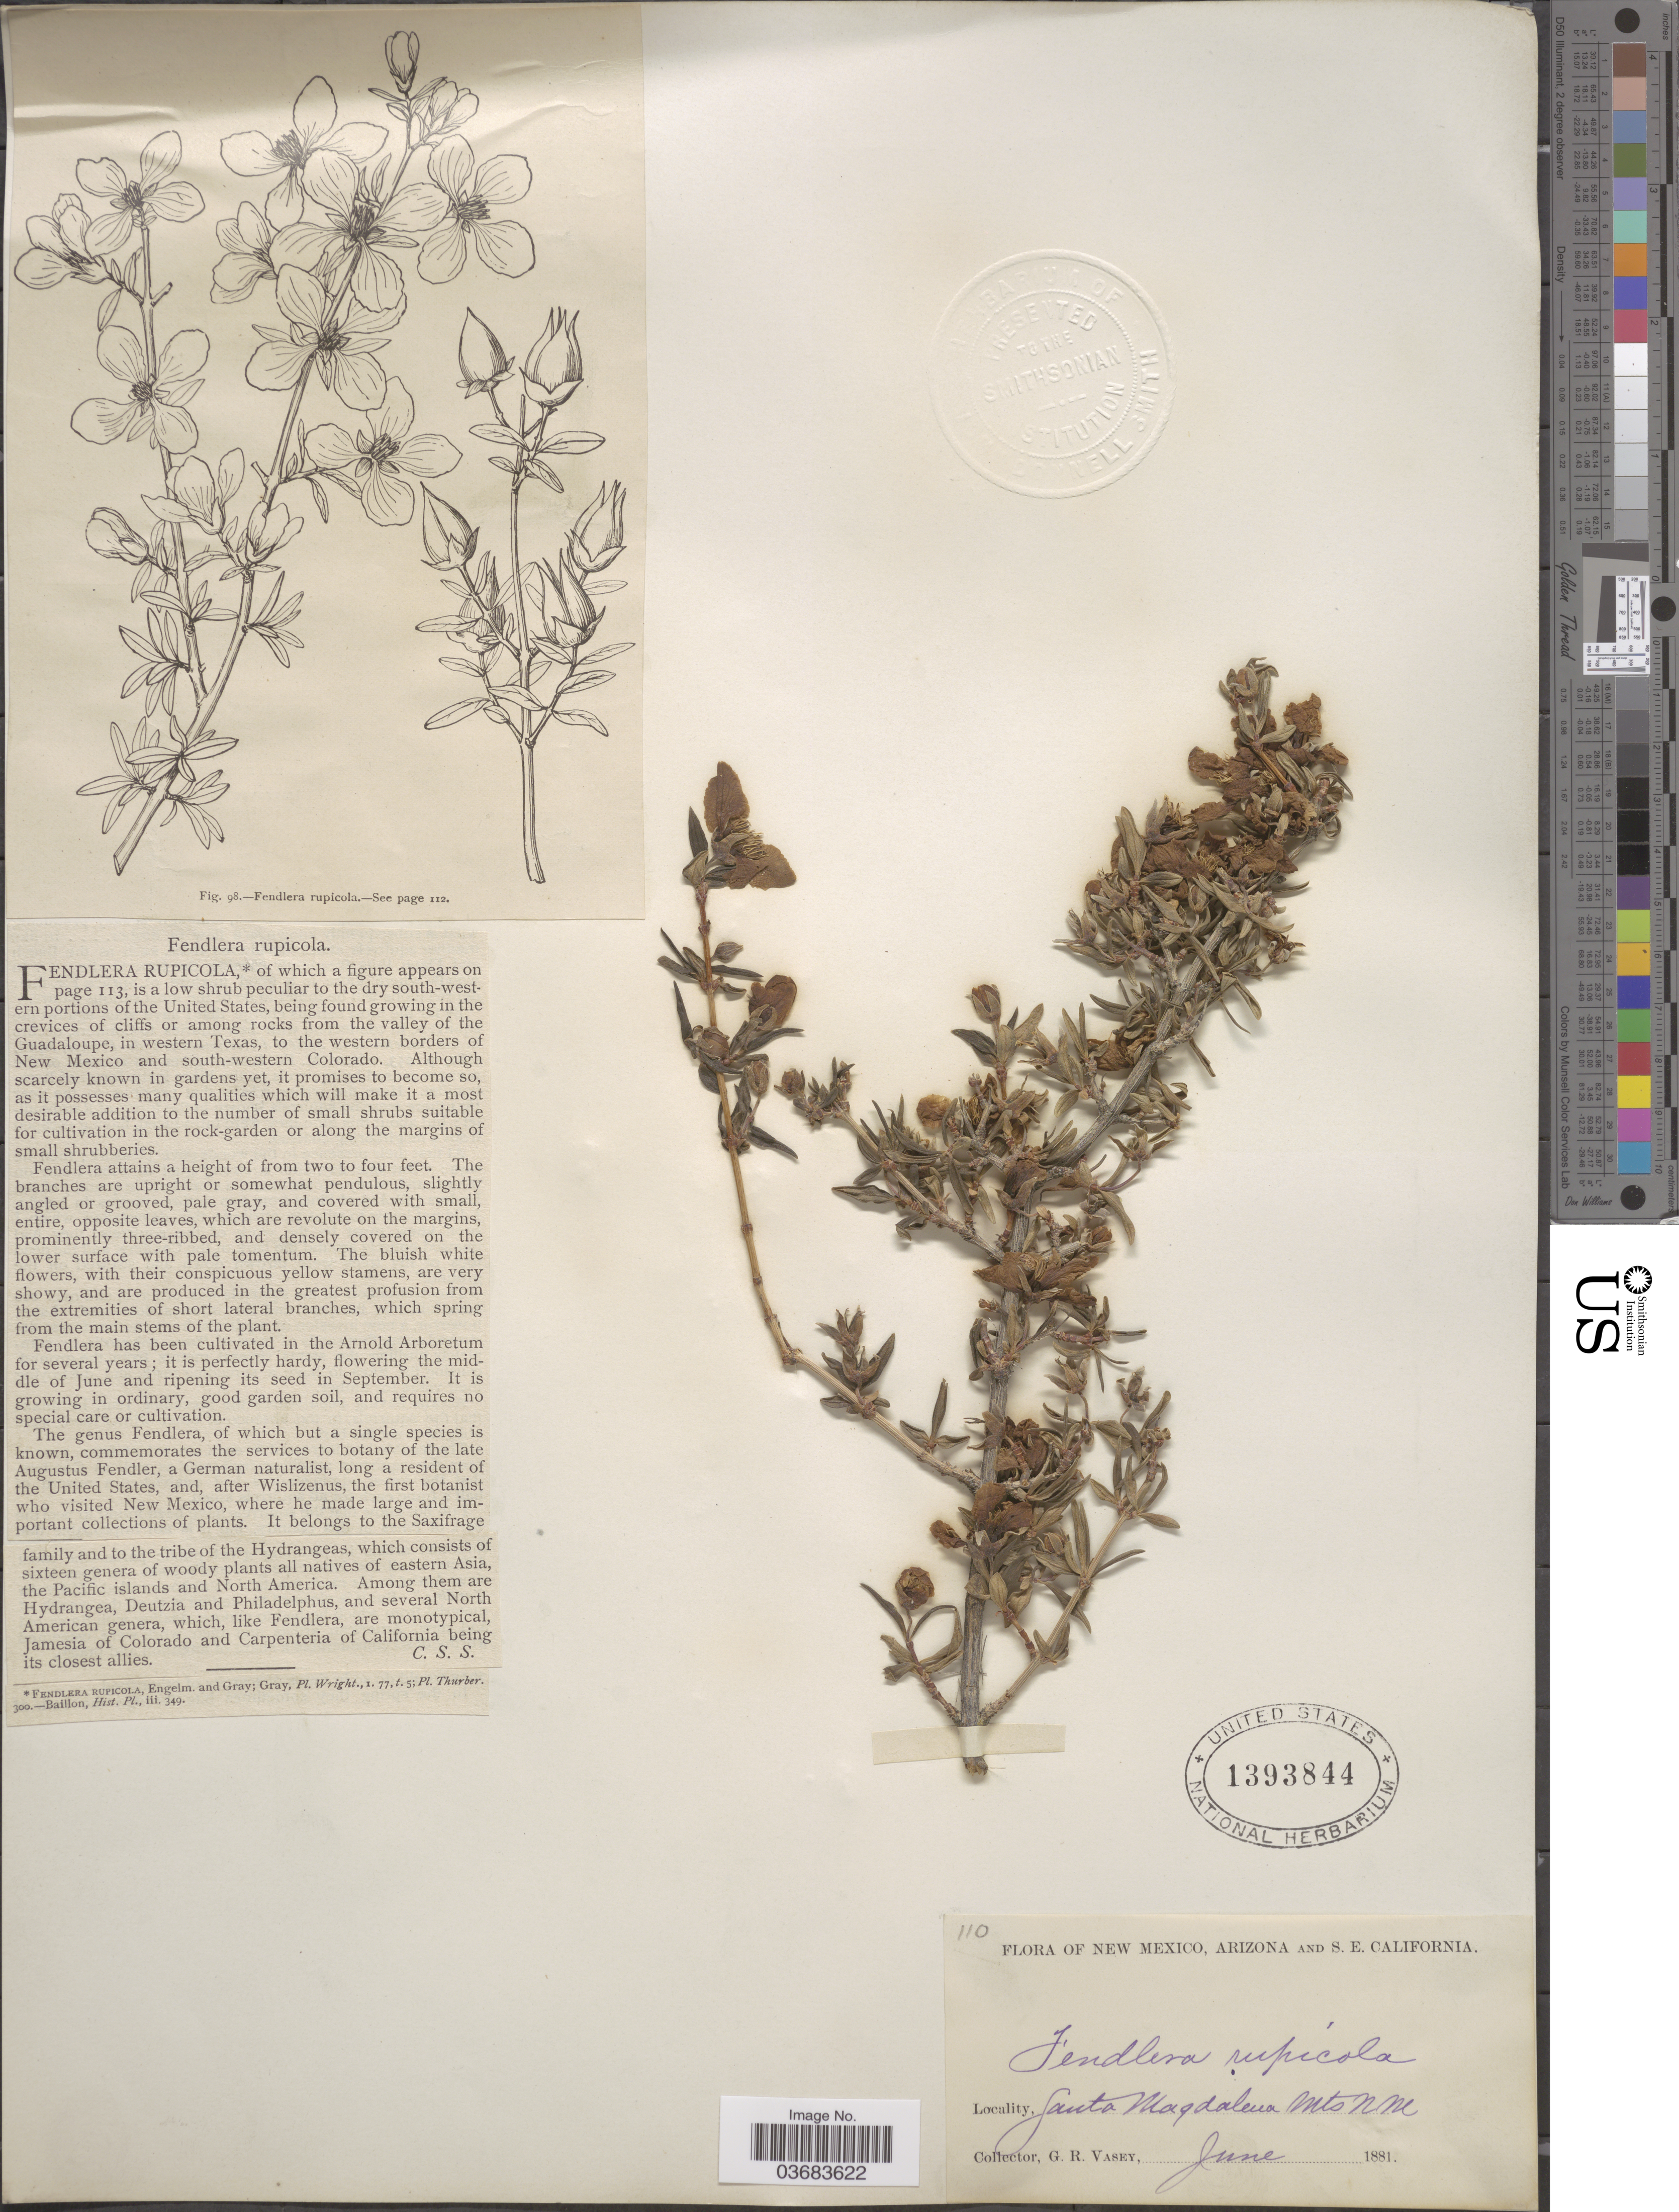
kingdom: Plantae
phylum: Tracheophyta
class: Magnoliopsida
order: Cornales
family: Hydrangeaceae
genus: Fendlera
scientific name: Fendlera rupicola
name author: Englem. & A. Gray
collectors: G. R. Vasey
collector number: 110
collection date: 1881-06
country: United States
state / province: New Mexico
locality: Santa Magdalena Mts.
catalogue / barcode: US 1393844